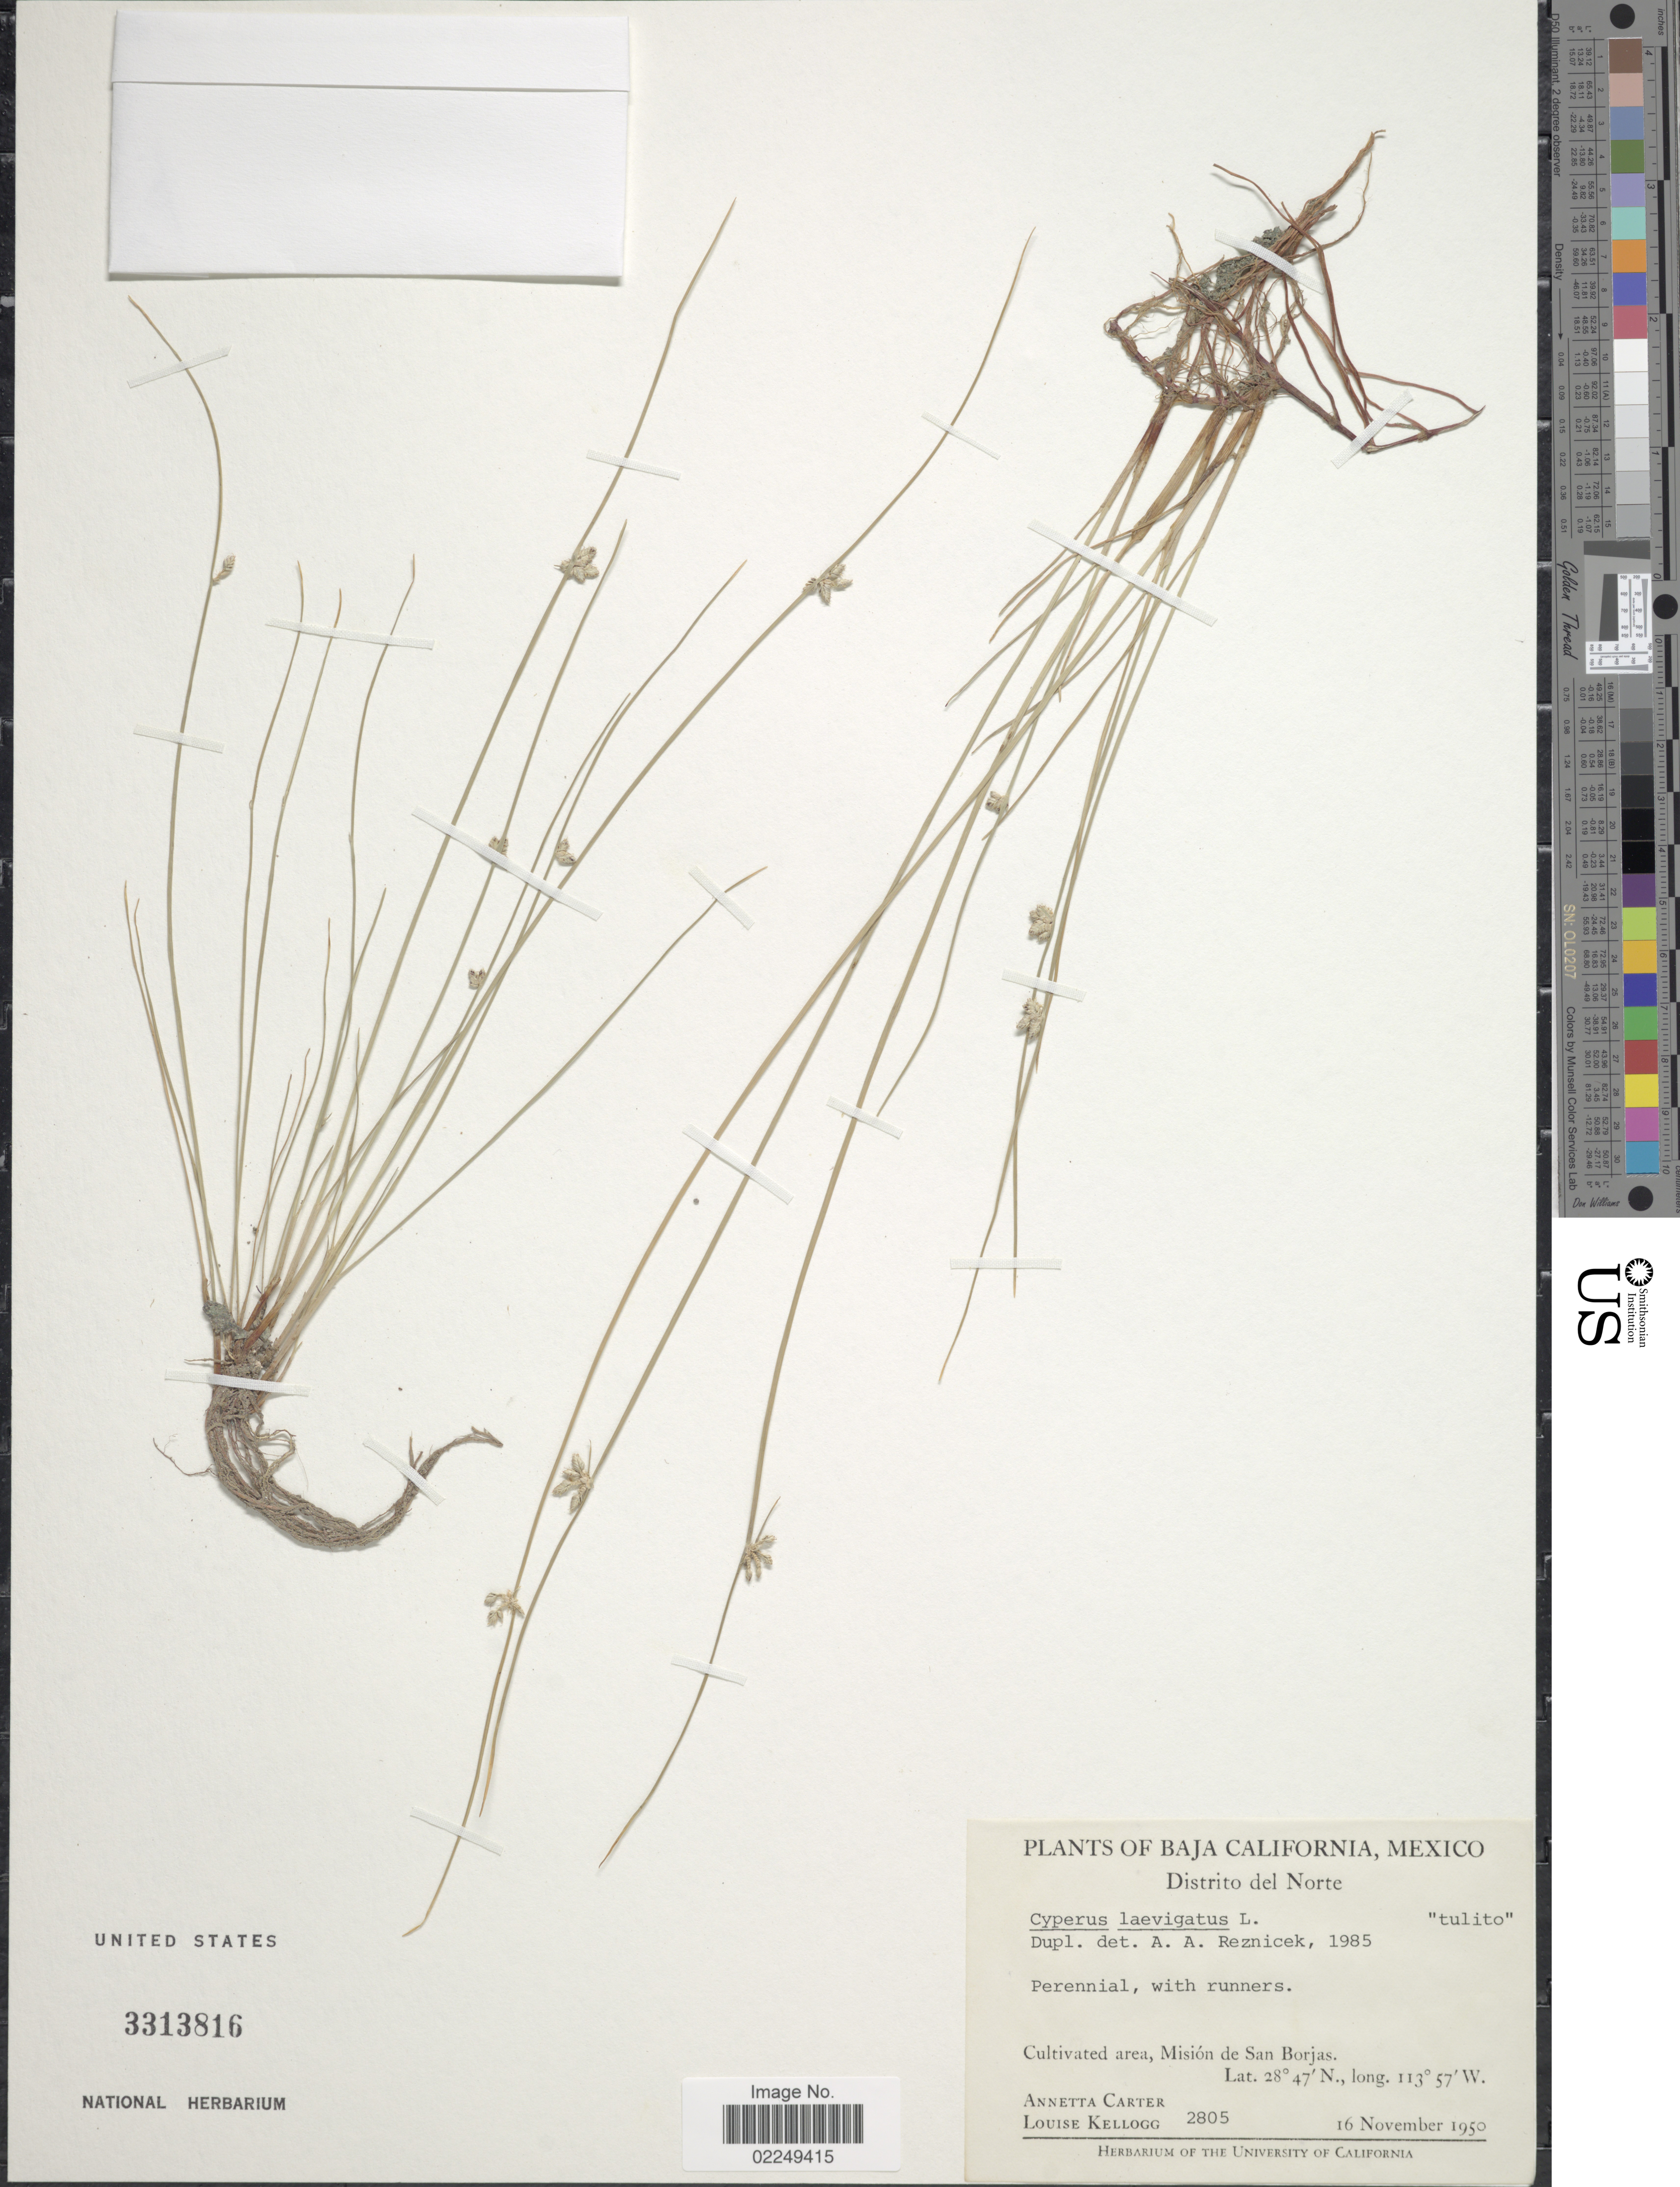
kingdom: Plantae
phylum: Tracheophyta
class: Liliopsida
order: Poales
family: Cyperaceae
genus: Cyperus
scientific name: Cyperus laevigatus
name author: L.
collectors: A. Carter & L. Kellogg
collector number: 2805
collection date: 1950-11-16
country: Mexico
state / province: Baja California Norte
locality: Baja California, Mexico, Cultivated area, Mision de San Borjas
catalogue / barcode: US 3313816